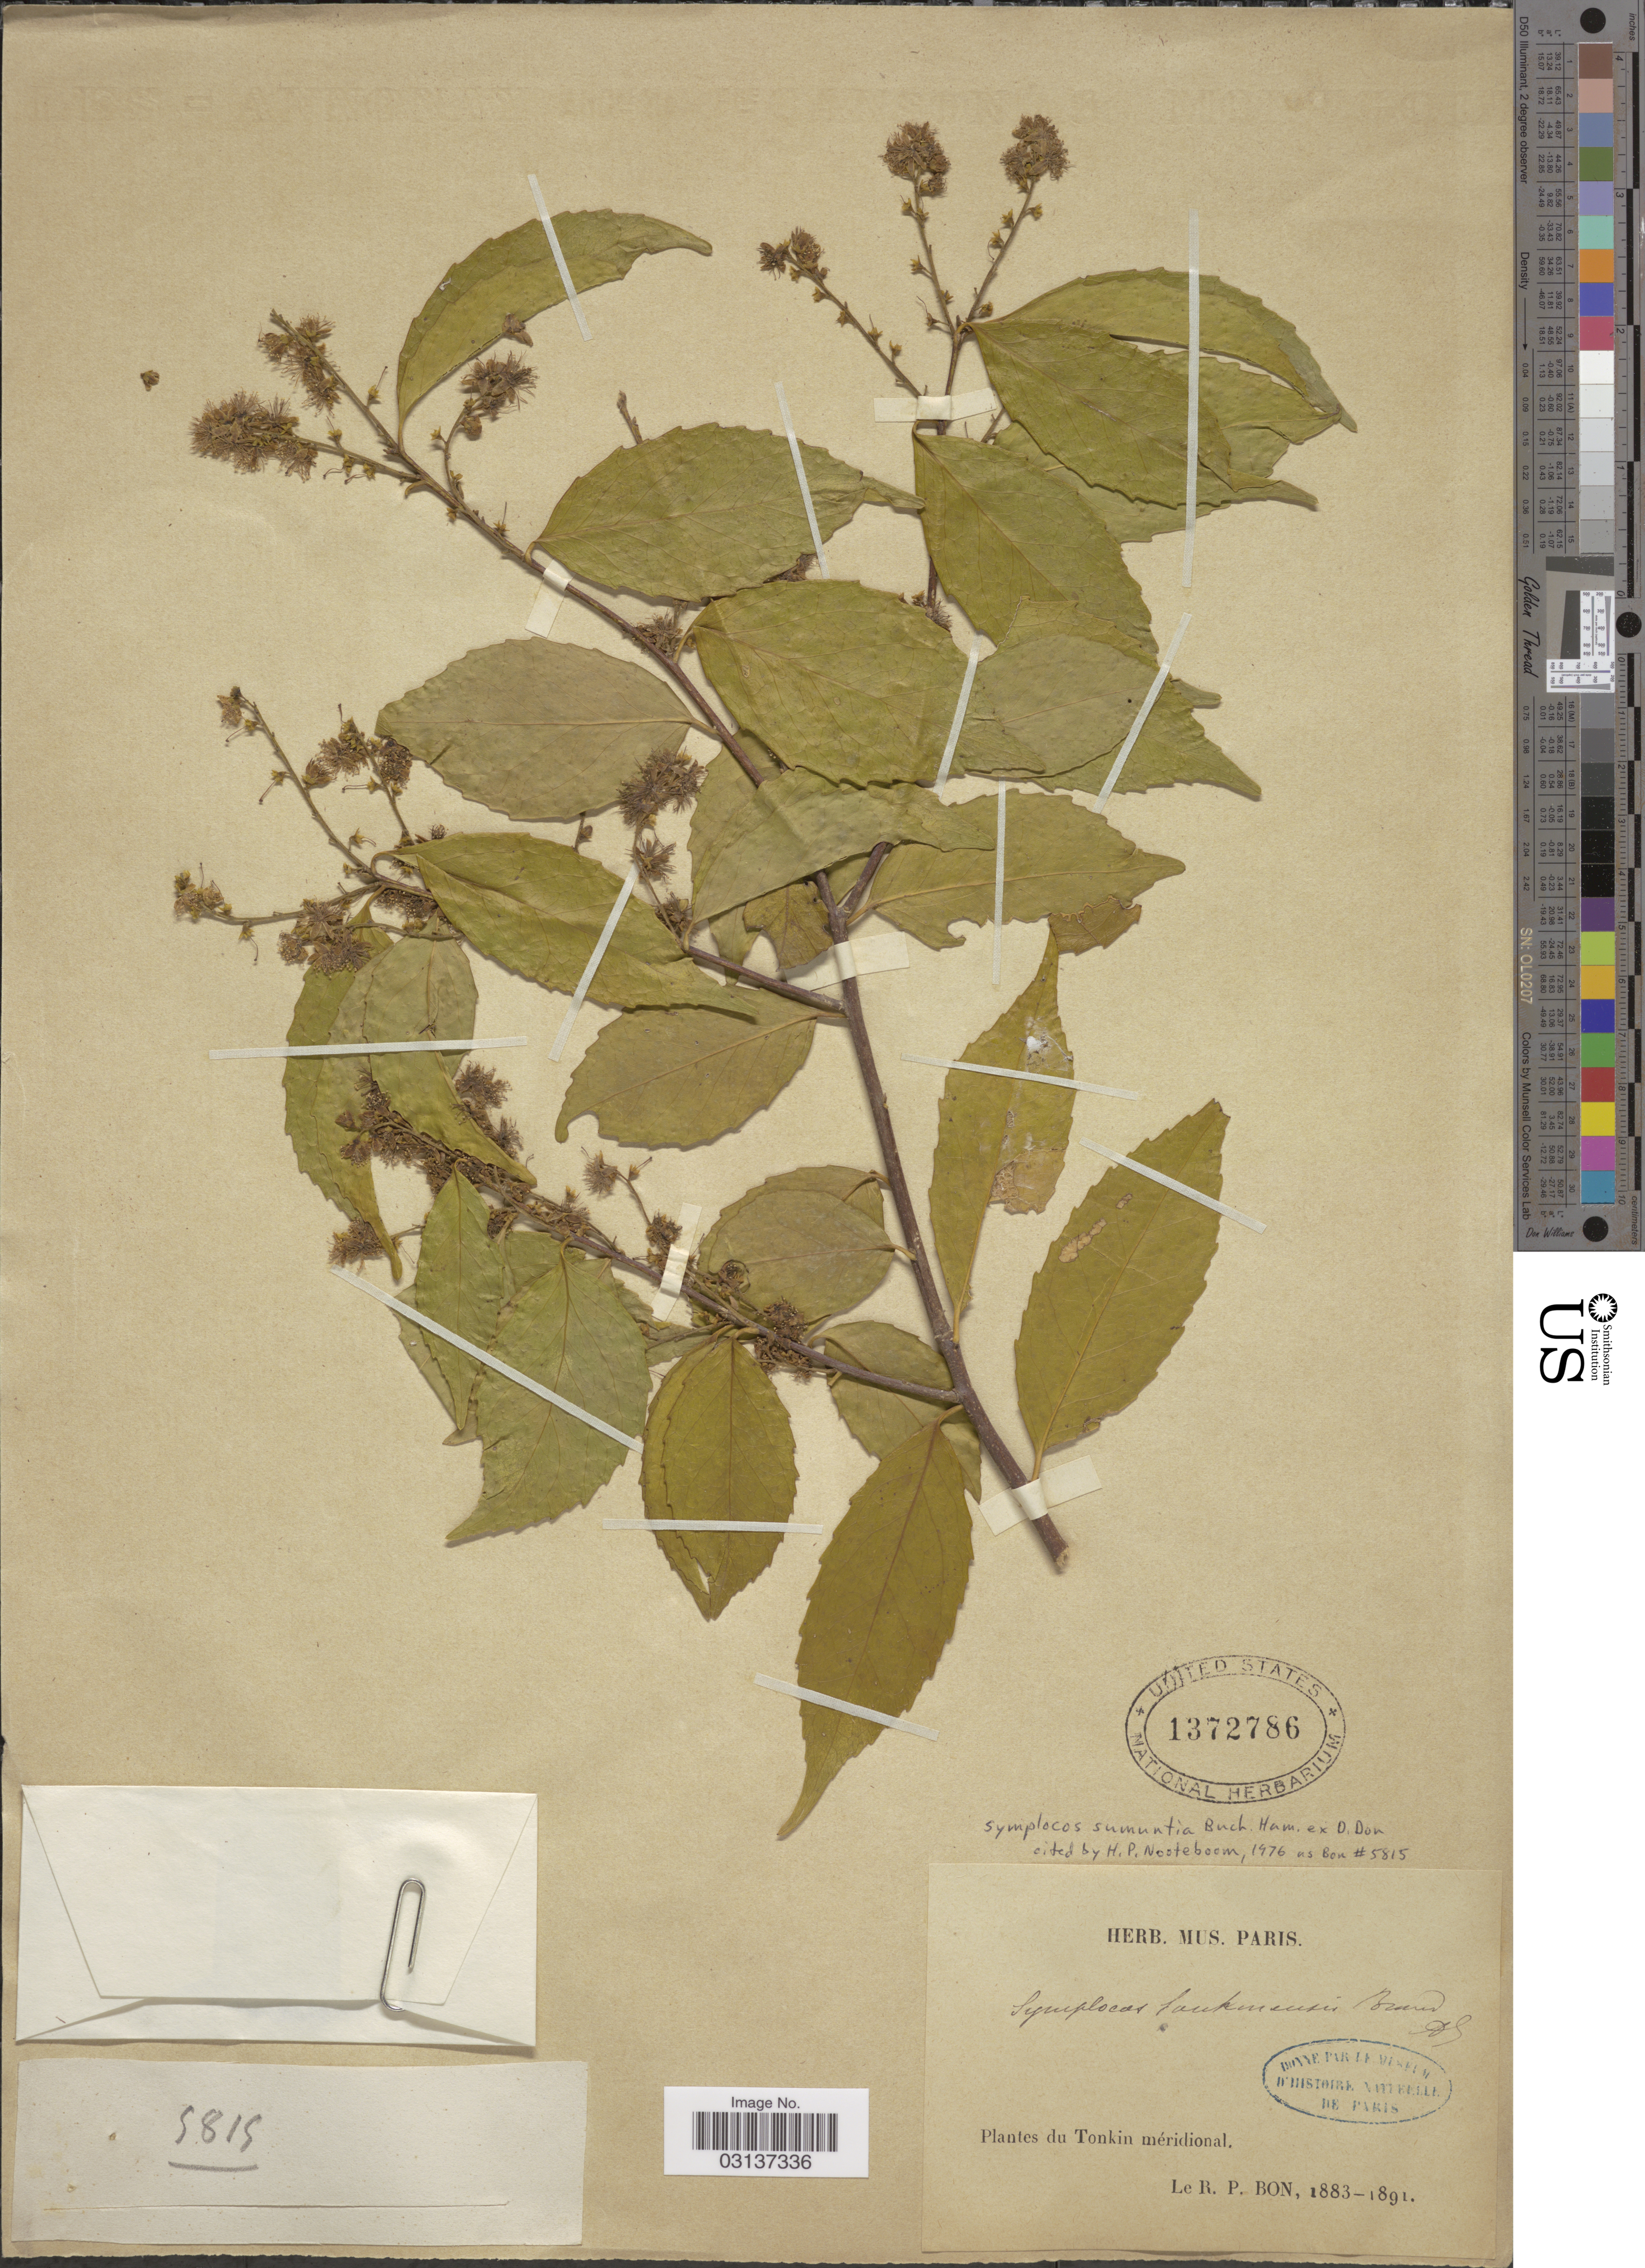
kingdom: Plantae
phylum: Tracheophyta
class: Magnoliopsida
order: Ericales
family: Symplocaceae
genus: Symplocos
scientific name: Symplocos sumuntia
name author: Buch.-Ham. ex D. Don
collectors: R. Bon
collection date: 1883/1891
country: Vietnam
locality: Tonkin méridional.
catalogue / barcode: US 1372786